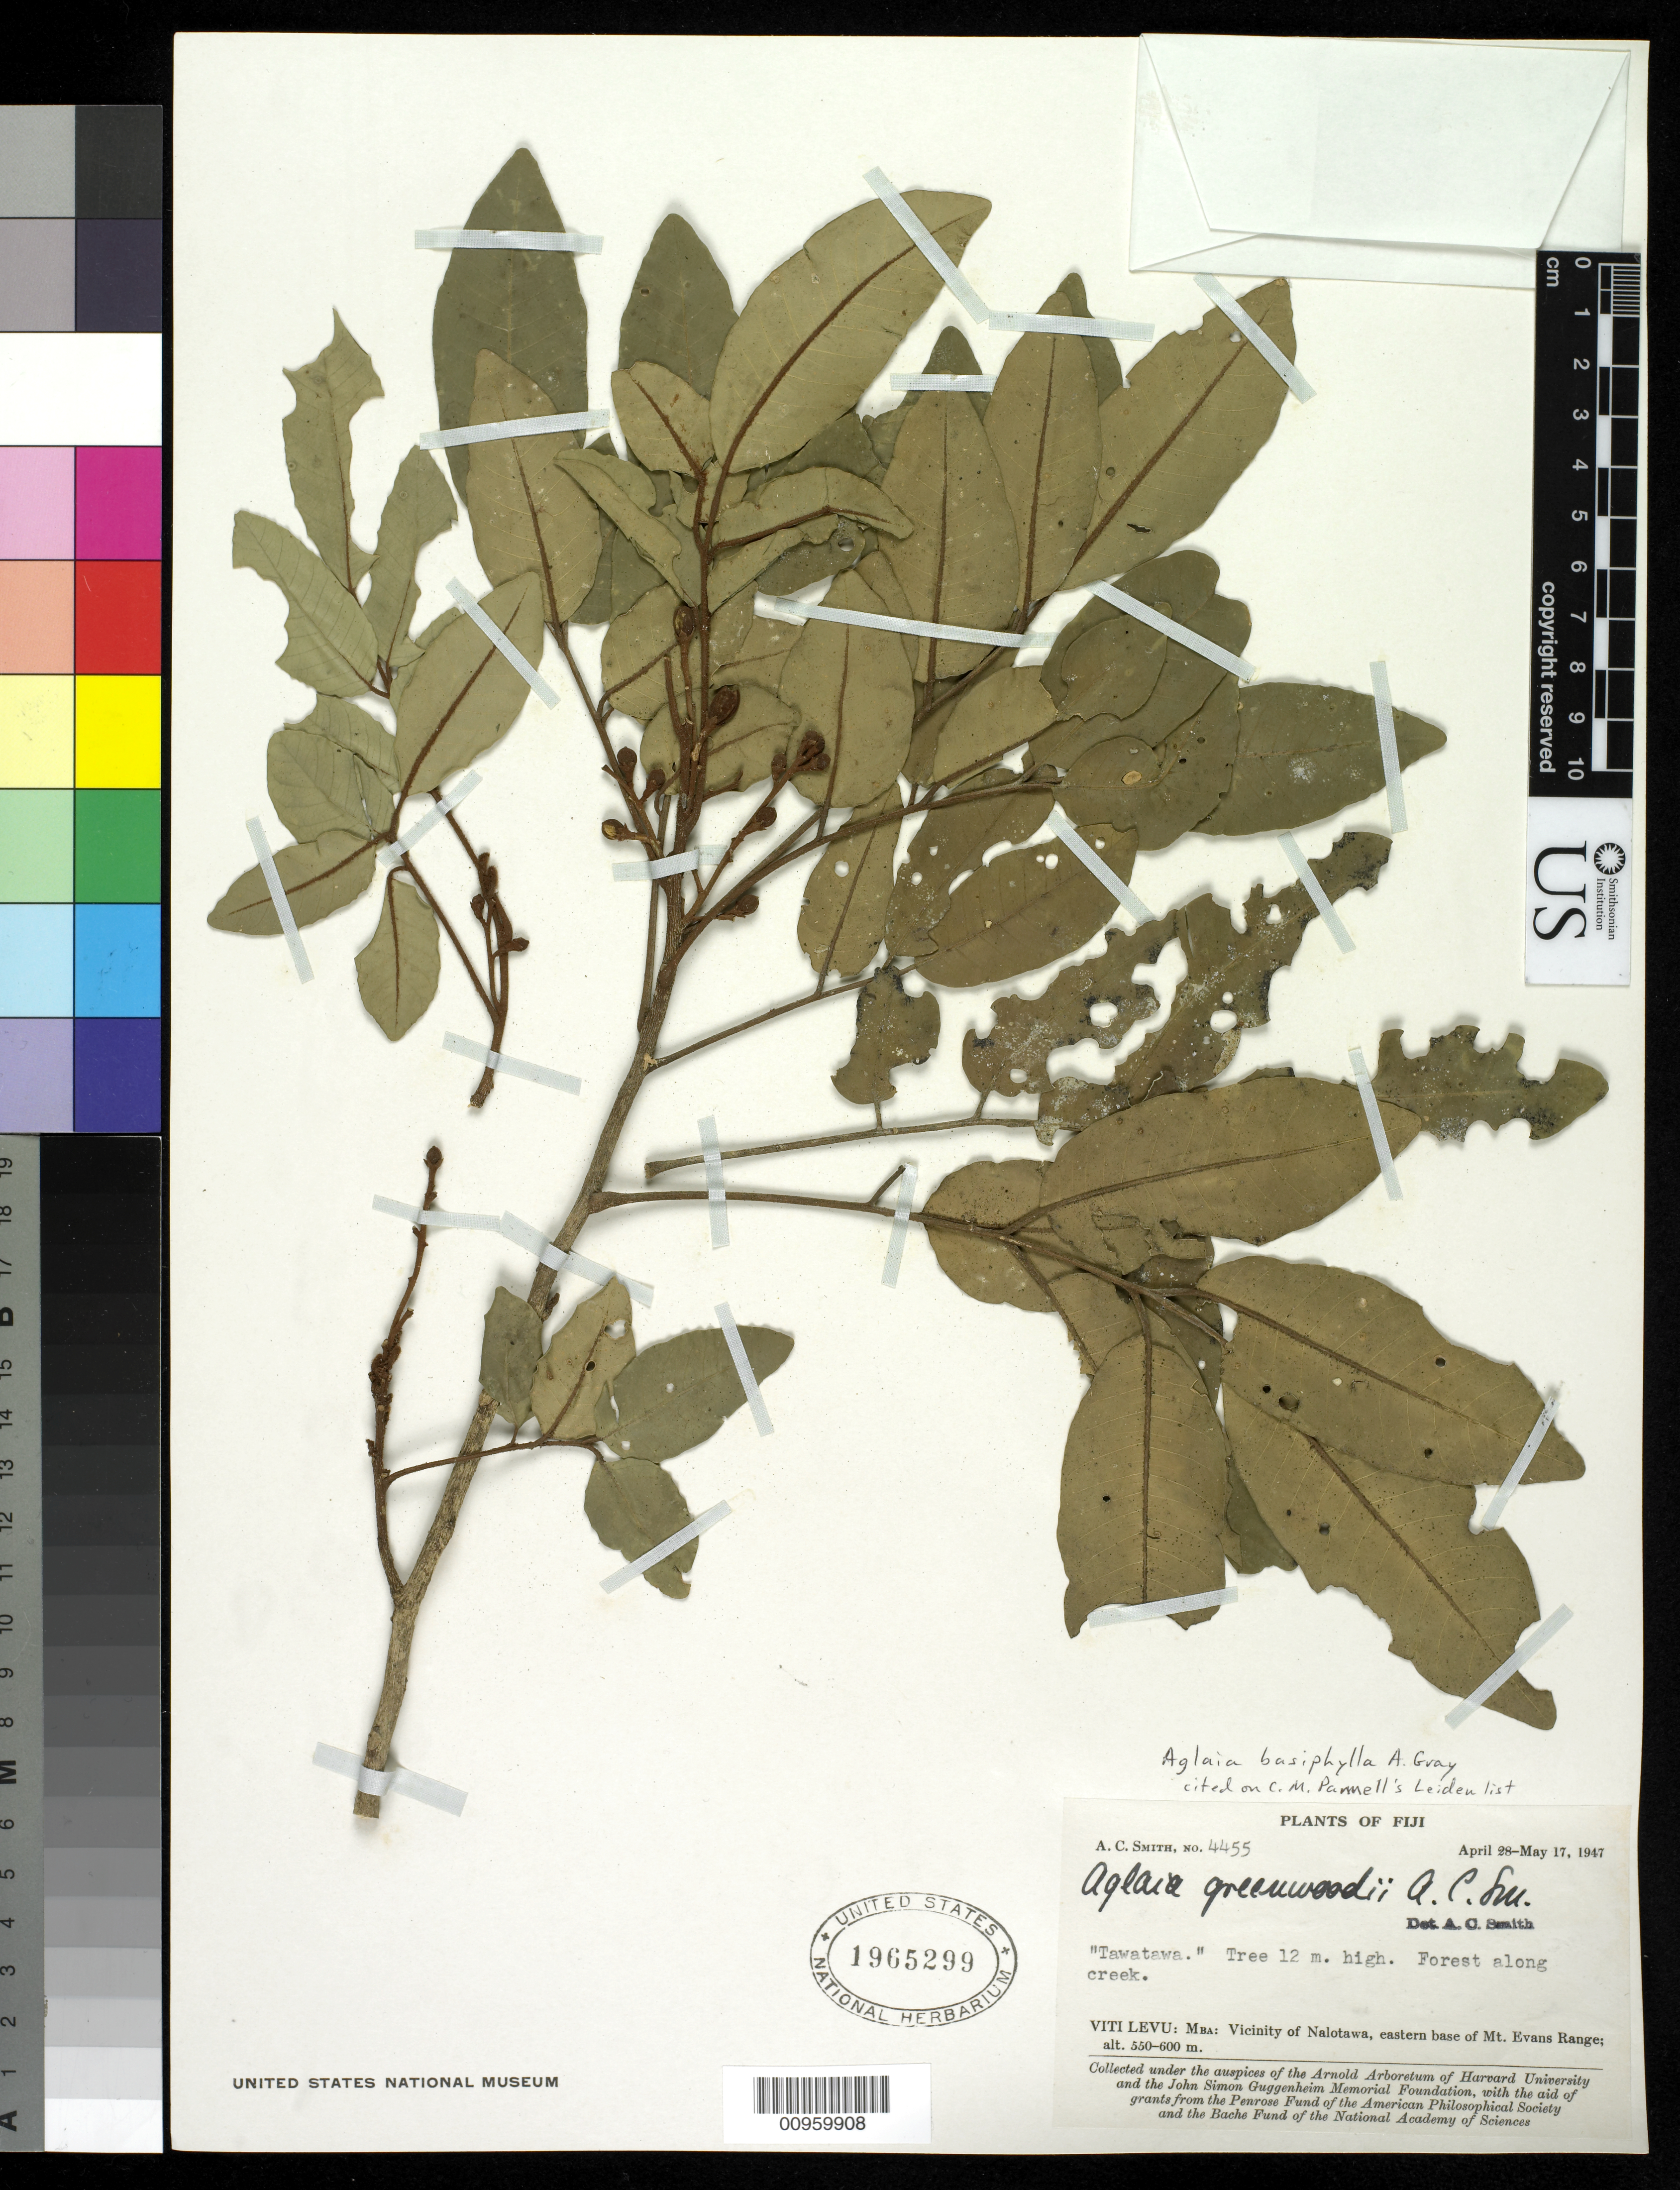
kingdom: Plantae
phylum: Tracheophyta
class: Magnoliopsida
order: Sapindales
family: Meliaceae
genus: Aglaia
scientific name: Aglaia basiphylla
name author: A. Gray in Wilkes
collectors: C. A. Smith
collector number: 4455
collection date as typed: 28 Apr 1947 to 17 May 1947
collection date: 1947-04-28/1947-05-17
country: Fiji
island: Viti Levu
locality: MBA: Vicinity of Nalotawa, eastern base of Mt. Evans Range.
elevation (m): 550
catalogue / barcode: US 1965299